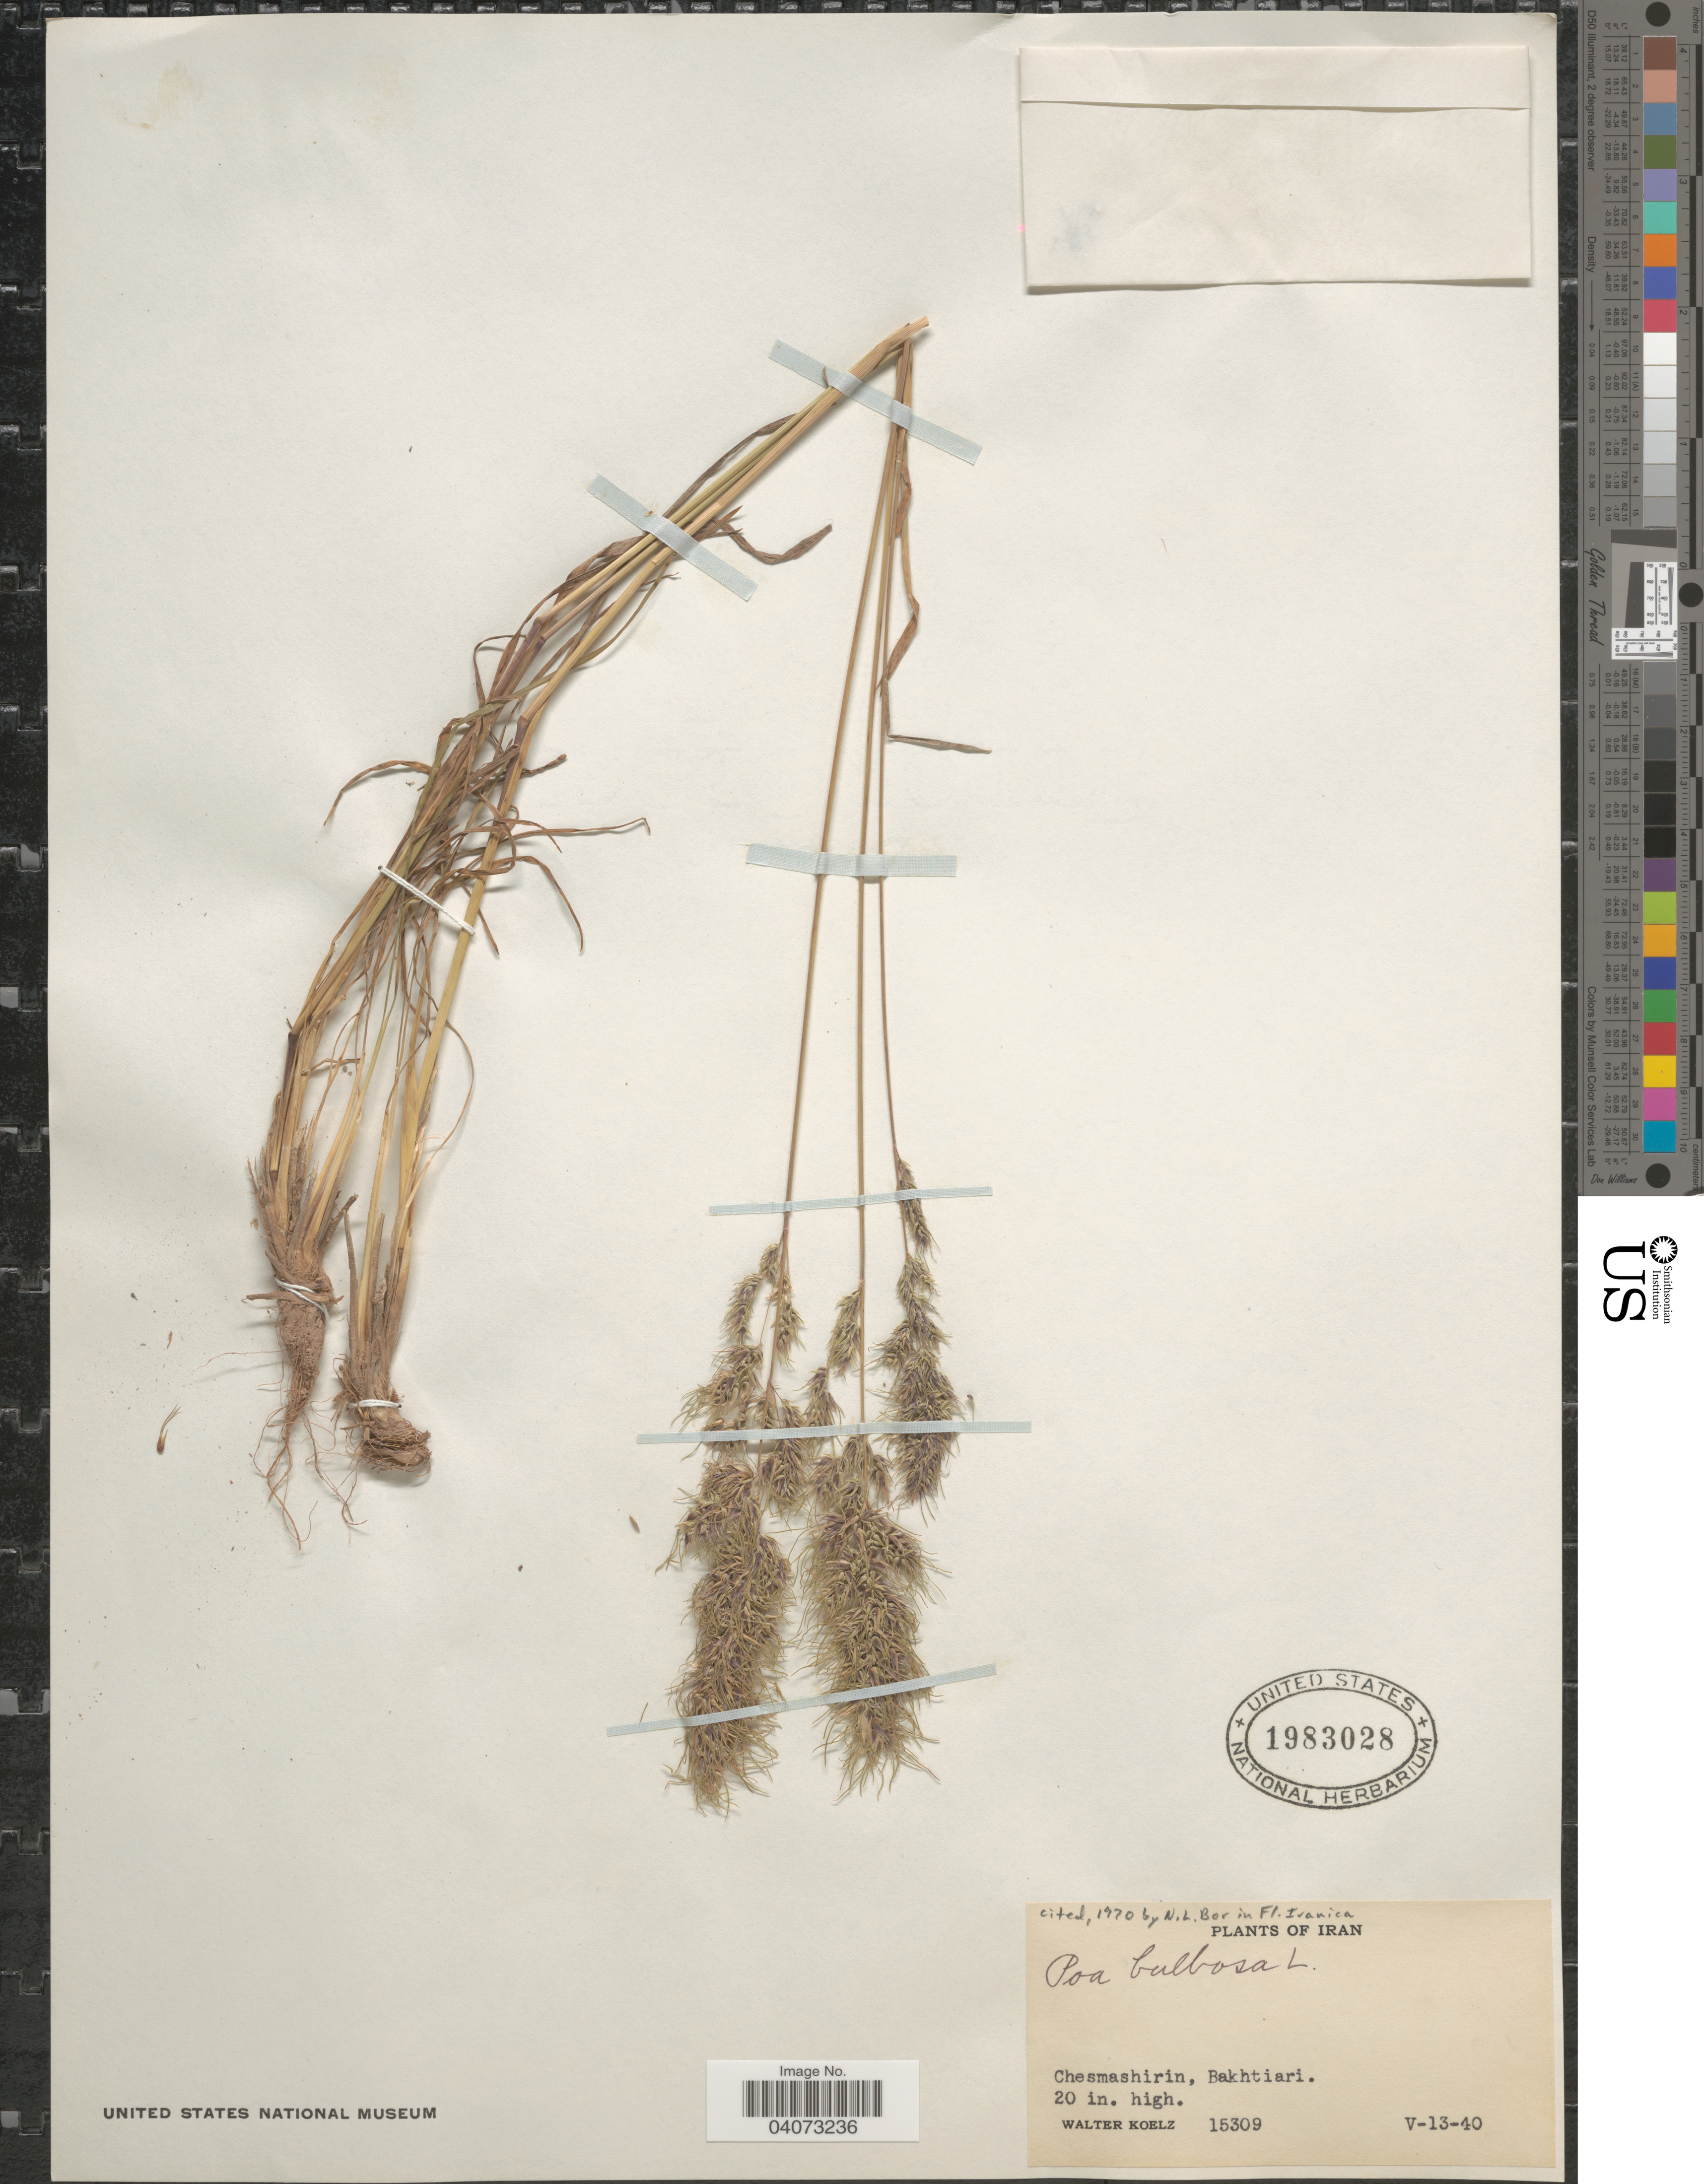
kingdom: Plantae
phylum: Tracheophyta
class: Liliopsida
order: Poales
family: Poaceae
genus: Poa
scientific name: Poa sinaica var. vivipara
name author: Täckh.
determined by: Soreng, Robert J., Research Associate (BOT), Smithsonian Institution - National Museum of Natural History (UNITED STATES)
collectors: W. N. Koelz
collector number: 15309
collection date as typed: Transcribed d/m/y: 13/5/40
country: Iran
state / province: Chahar Mahaal and Bakhtiari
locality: Chesmashirin, Bakhtiari.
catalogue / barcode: US 1983028